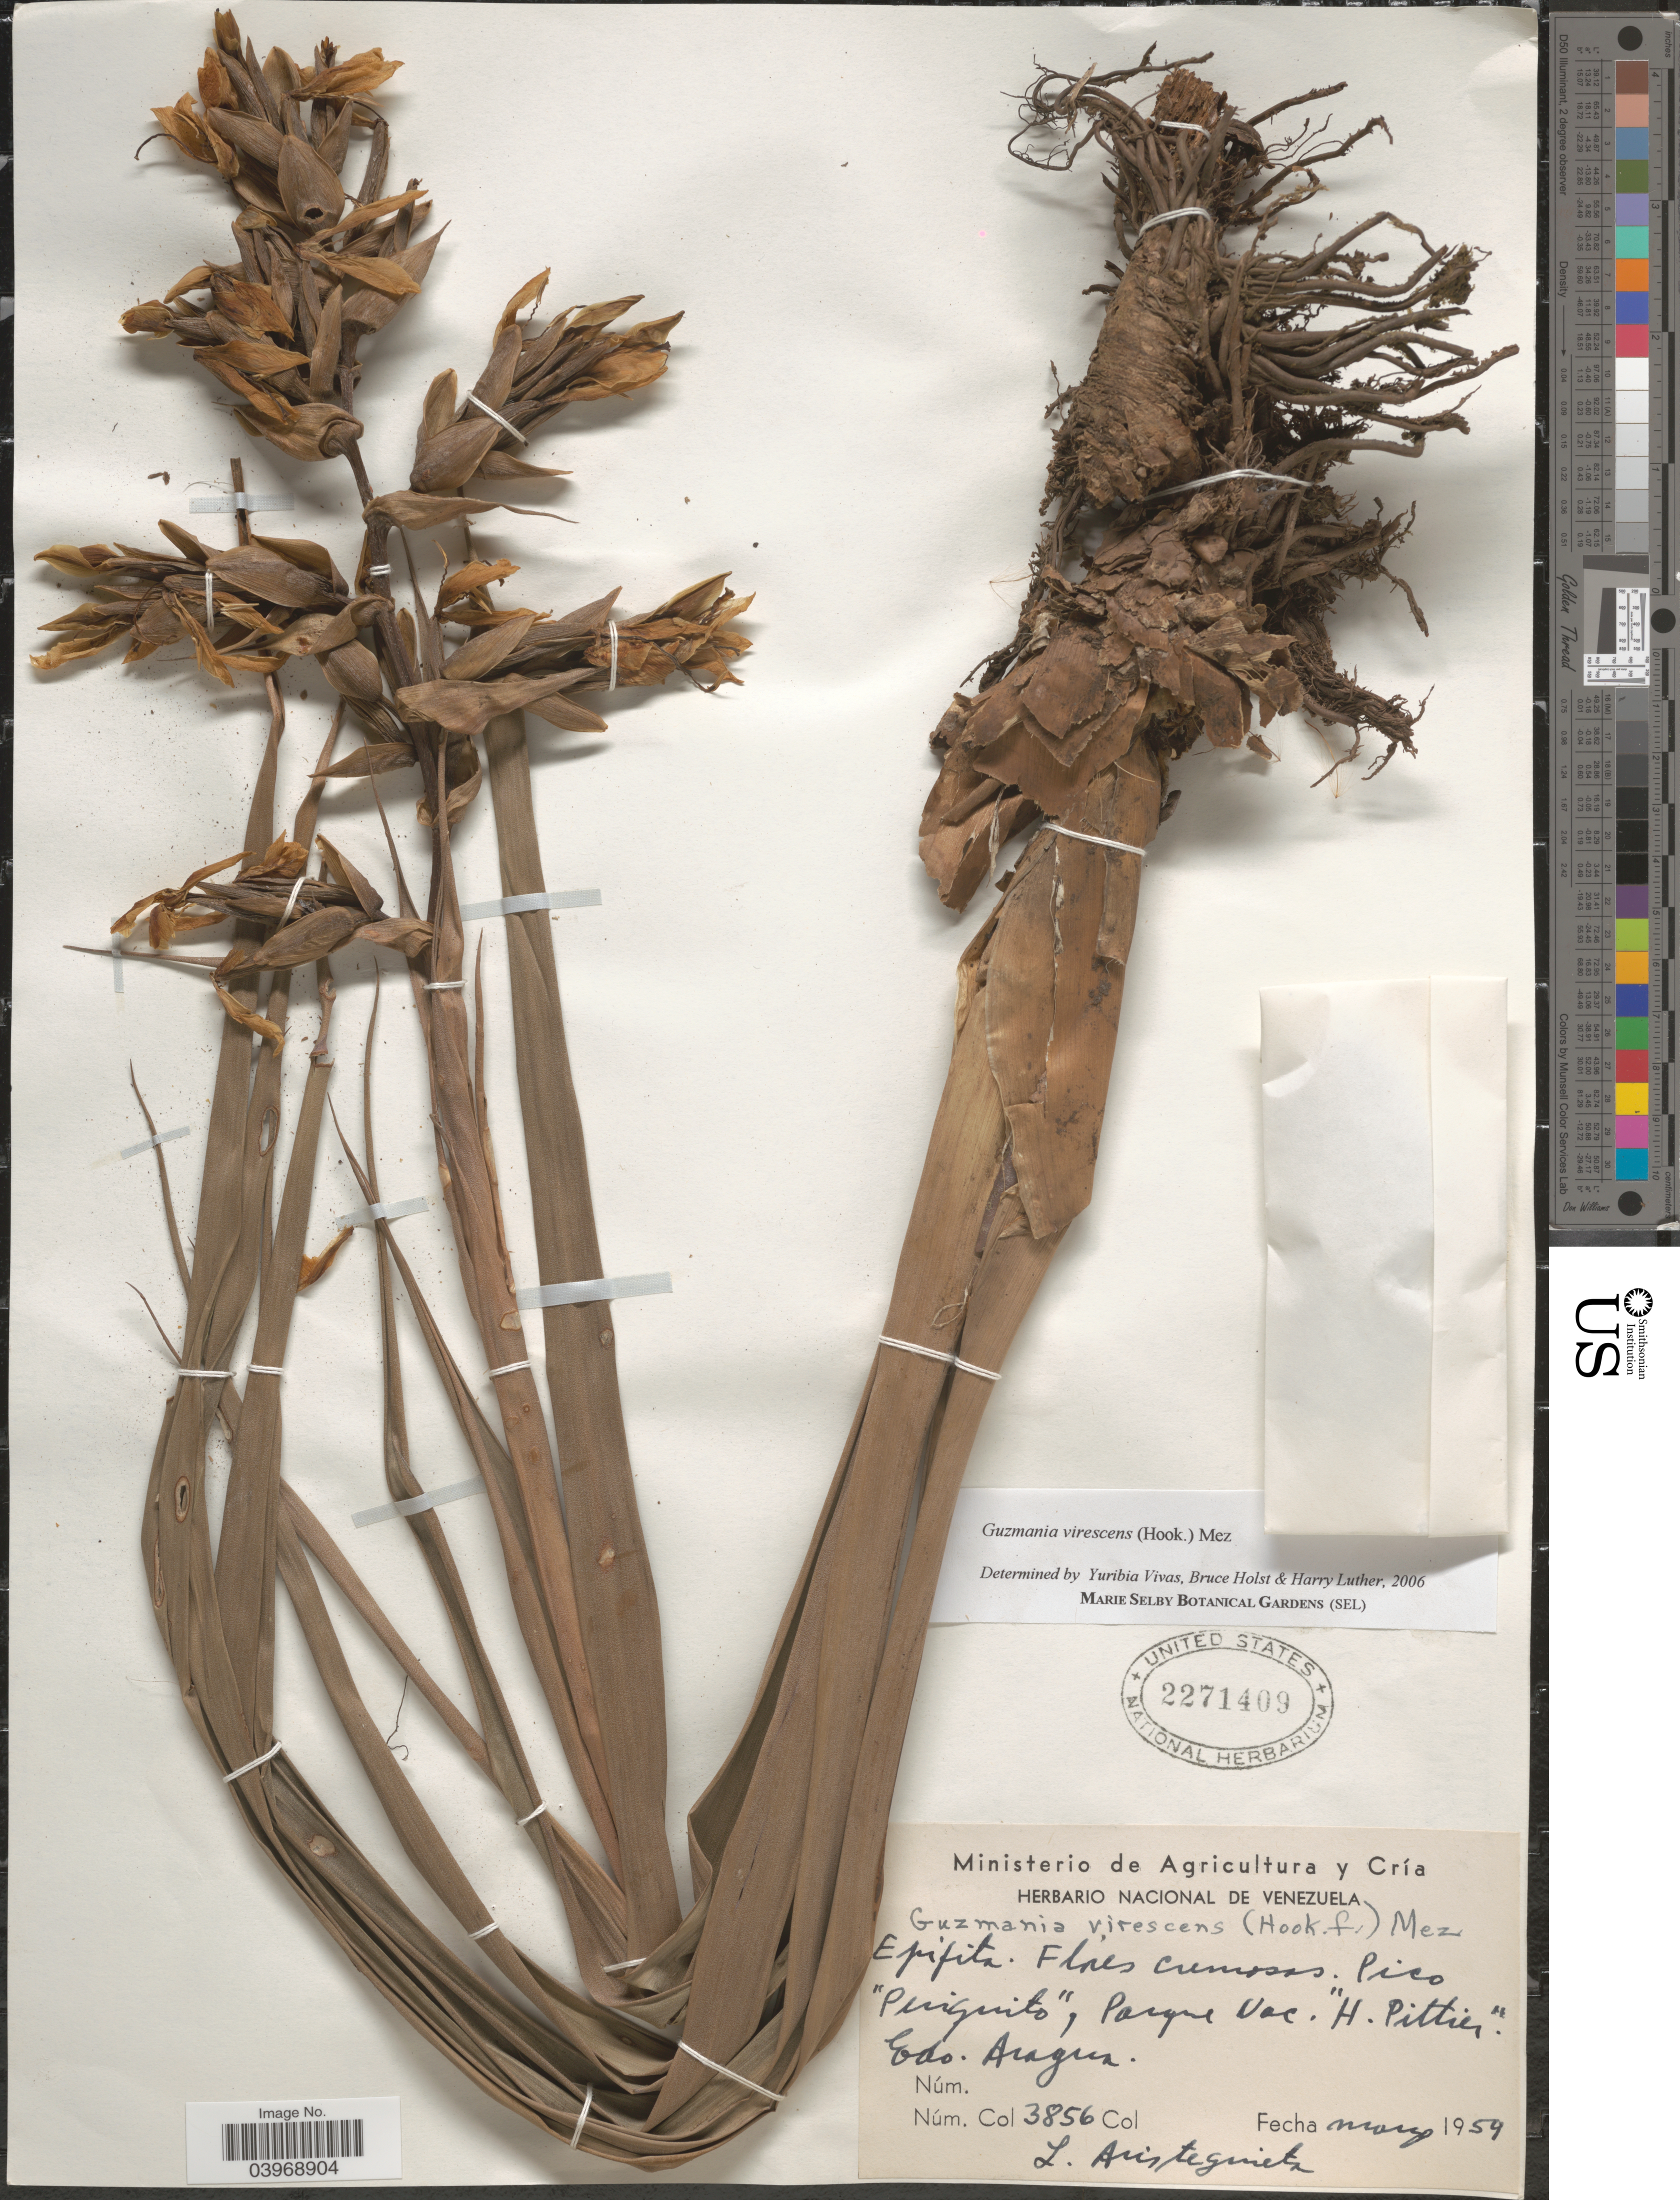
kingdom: Plantae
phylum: Tracheophyta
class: Liliopsida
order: Poales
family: Bromeliaceae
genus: Guzmania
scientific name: Guzmania virescens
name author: (Hook.) Mez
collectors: L. Aristeguieta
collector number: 3856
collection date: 1959-05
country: Venezuela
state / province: Aragua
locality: Parque Nac. 'H. Pittier'. Edo. Aragua.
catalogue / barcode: US 2271409